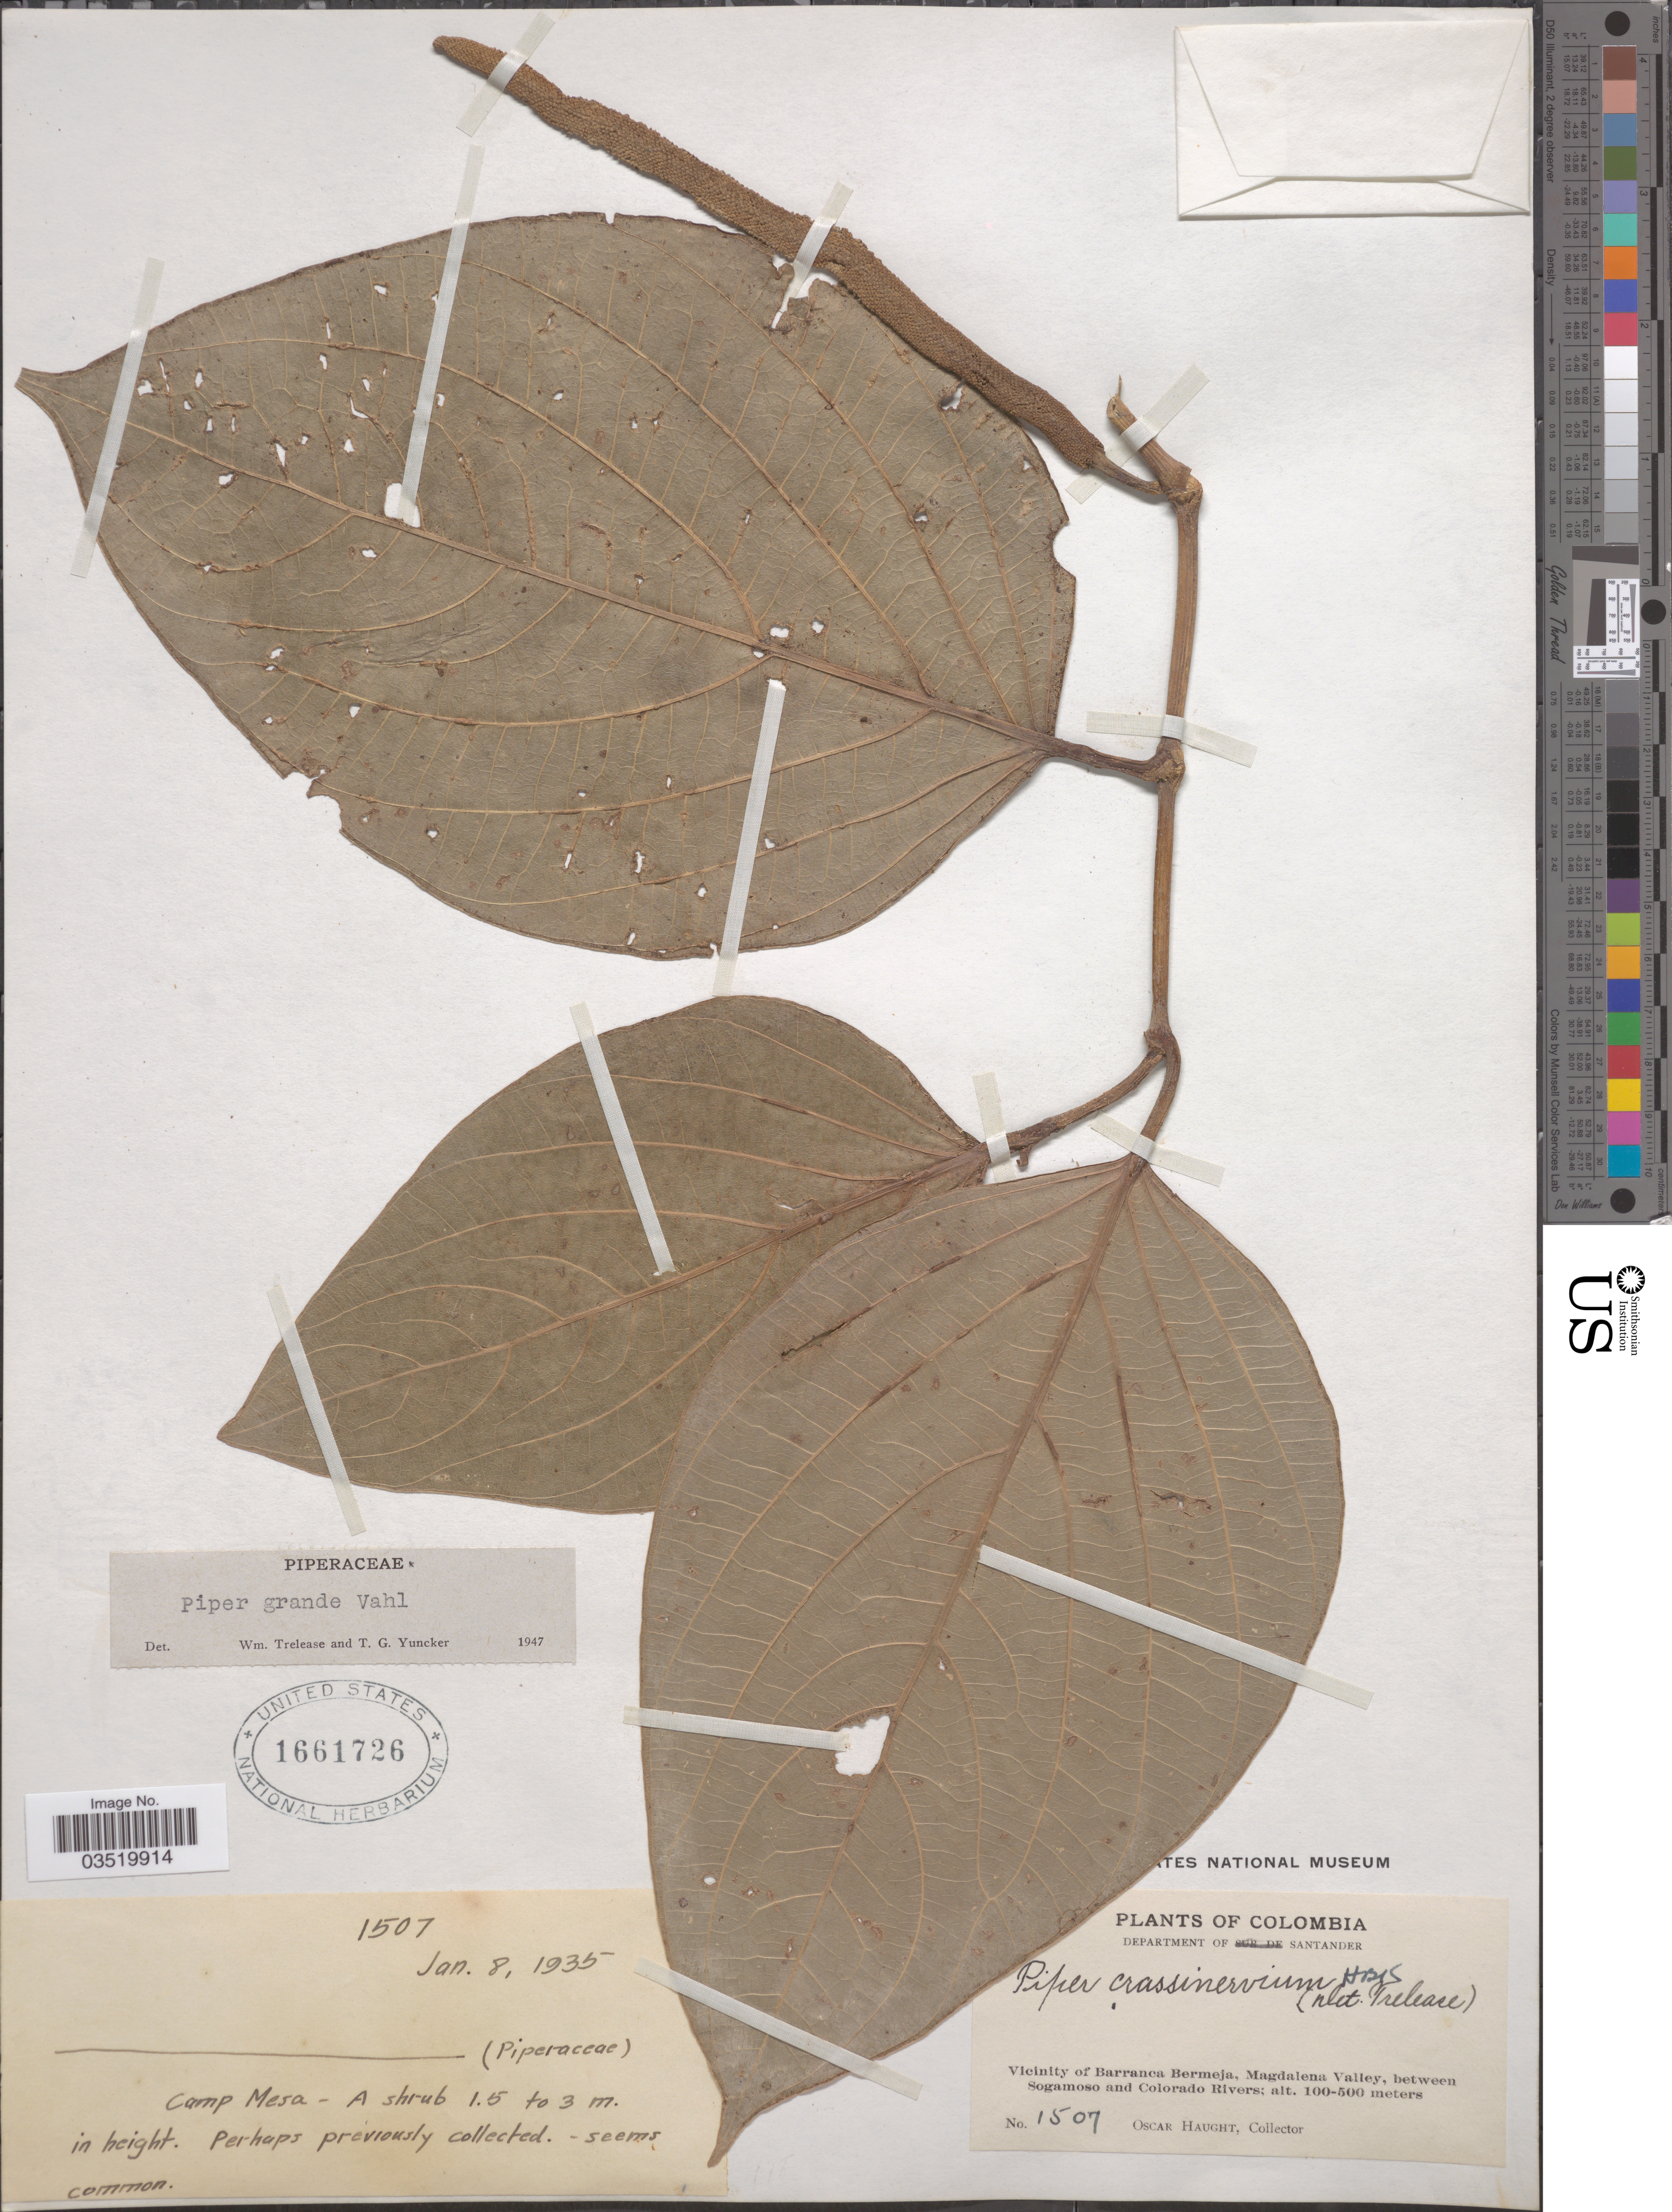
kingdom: Plantae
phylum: Tracheophyta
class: Magnoliopsida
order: Piperales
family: Piperaceae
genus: Piper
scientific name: Piper grande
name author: Vahl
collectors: O. Haught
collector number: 1507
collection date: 1935-01-08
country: Colombia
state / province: Santander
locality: Department of Santander. Vicinity of Barranca Bermeja, Magdalena Valley, between Sogamoso and Colorado Rivers. Camp Mesa.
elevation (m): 100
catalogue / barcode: US 1661726